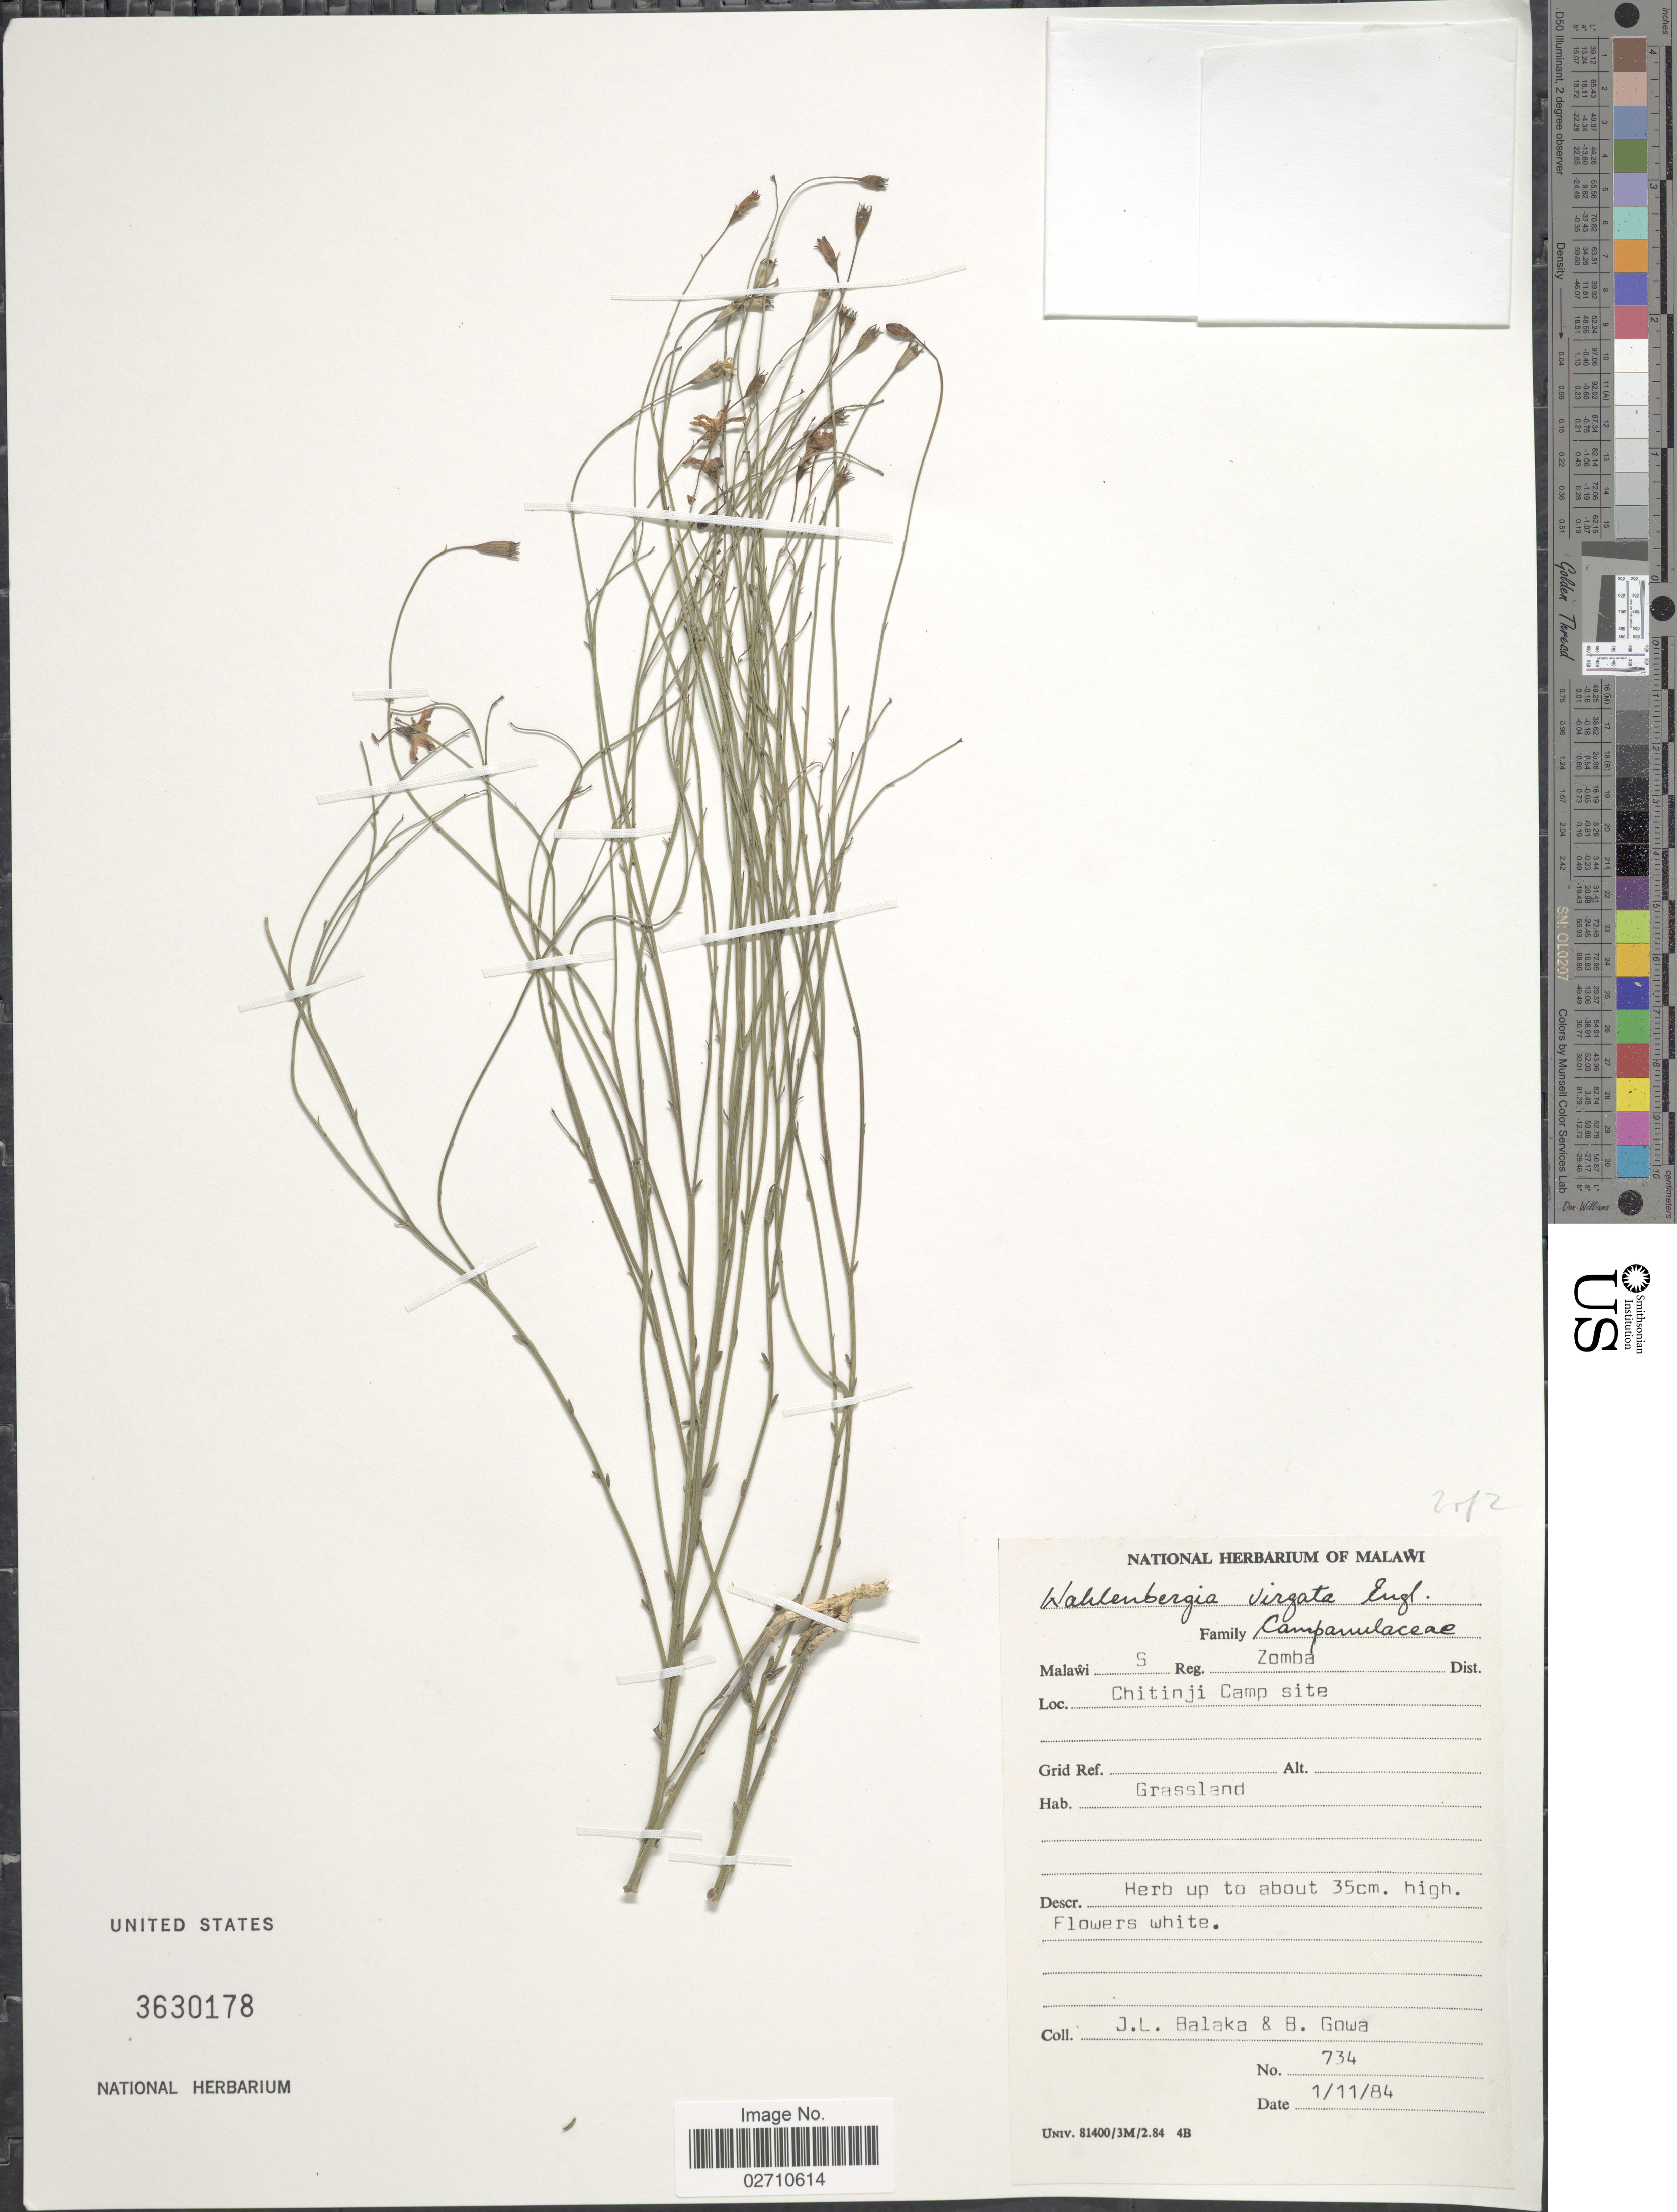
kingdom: Plantae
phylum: Tracheophyta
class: Magnoliopsida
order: Asterales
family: Campanulaceae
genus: Wahlenbergia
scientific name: Wahlenbergia virgata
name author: Engl.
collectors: J. Balaka & B. Gowa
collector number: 734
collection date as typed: Transcribed d/m/y: 1/11/84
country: Malawi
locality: Malawi S, Reg. Zomba, Chitinji Camp Site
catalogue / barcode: US 3630178